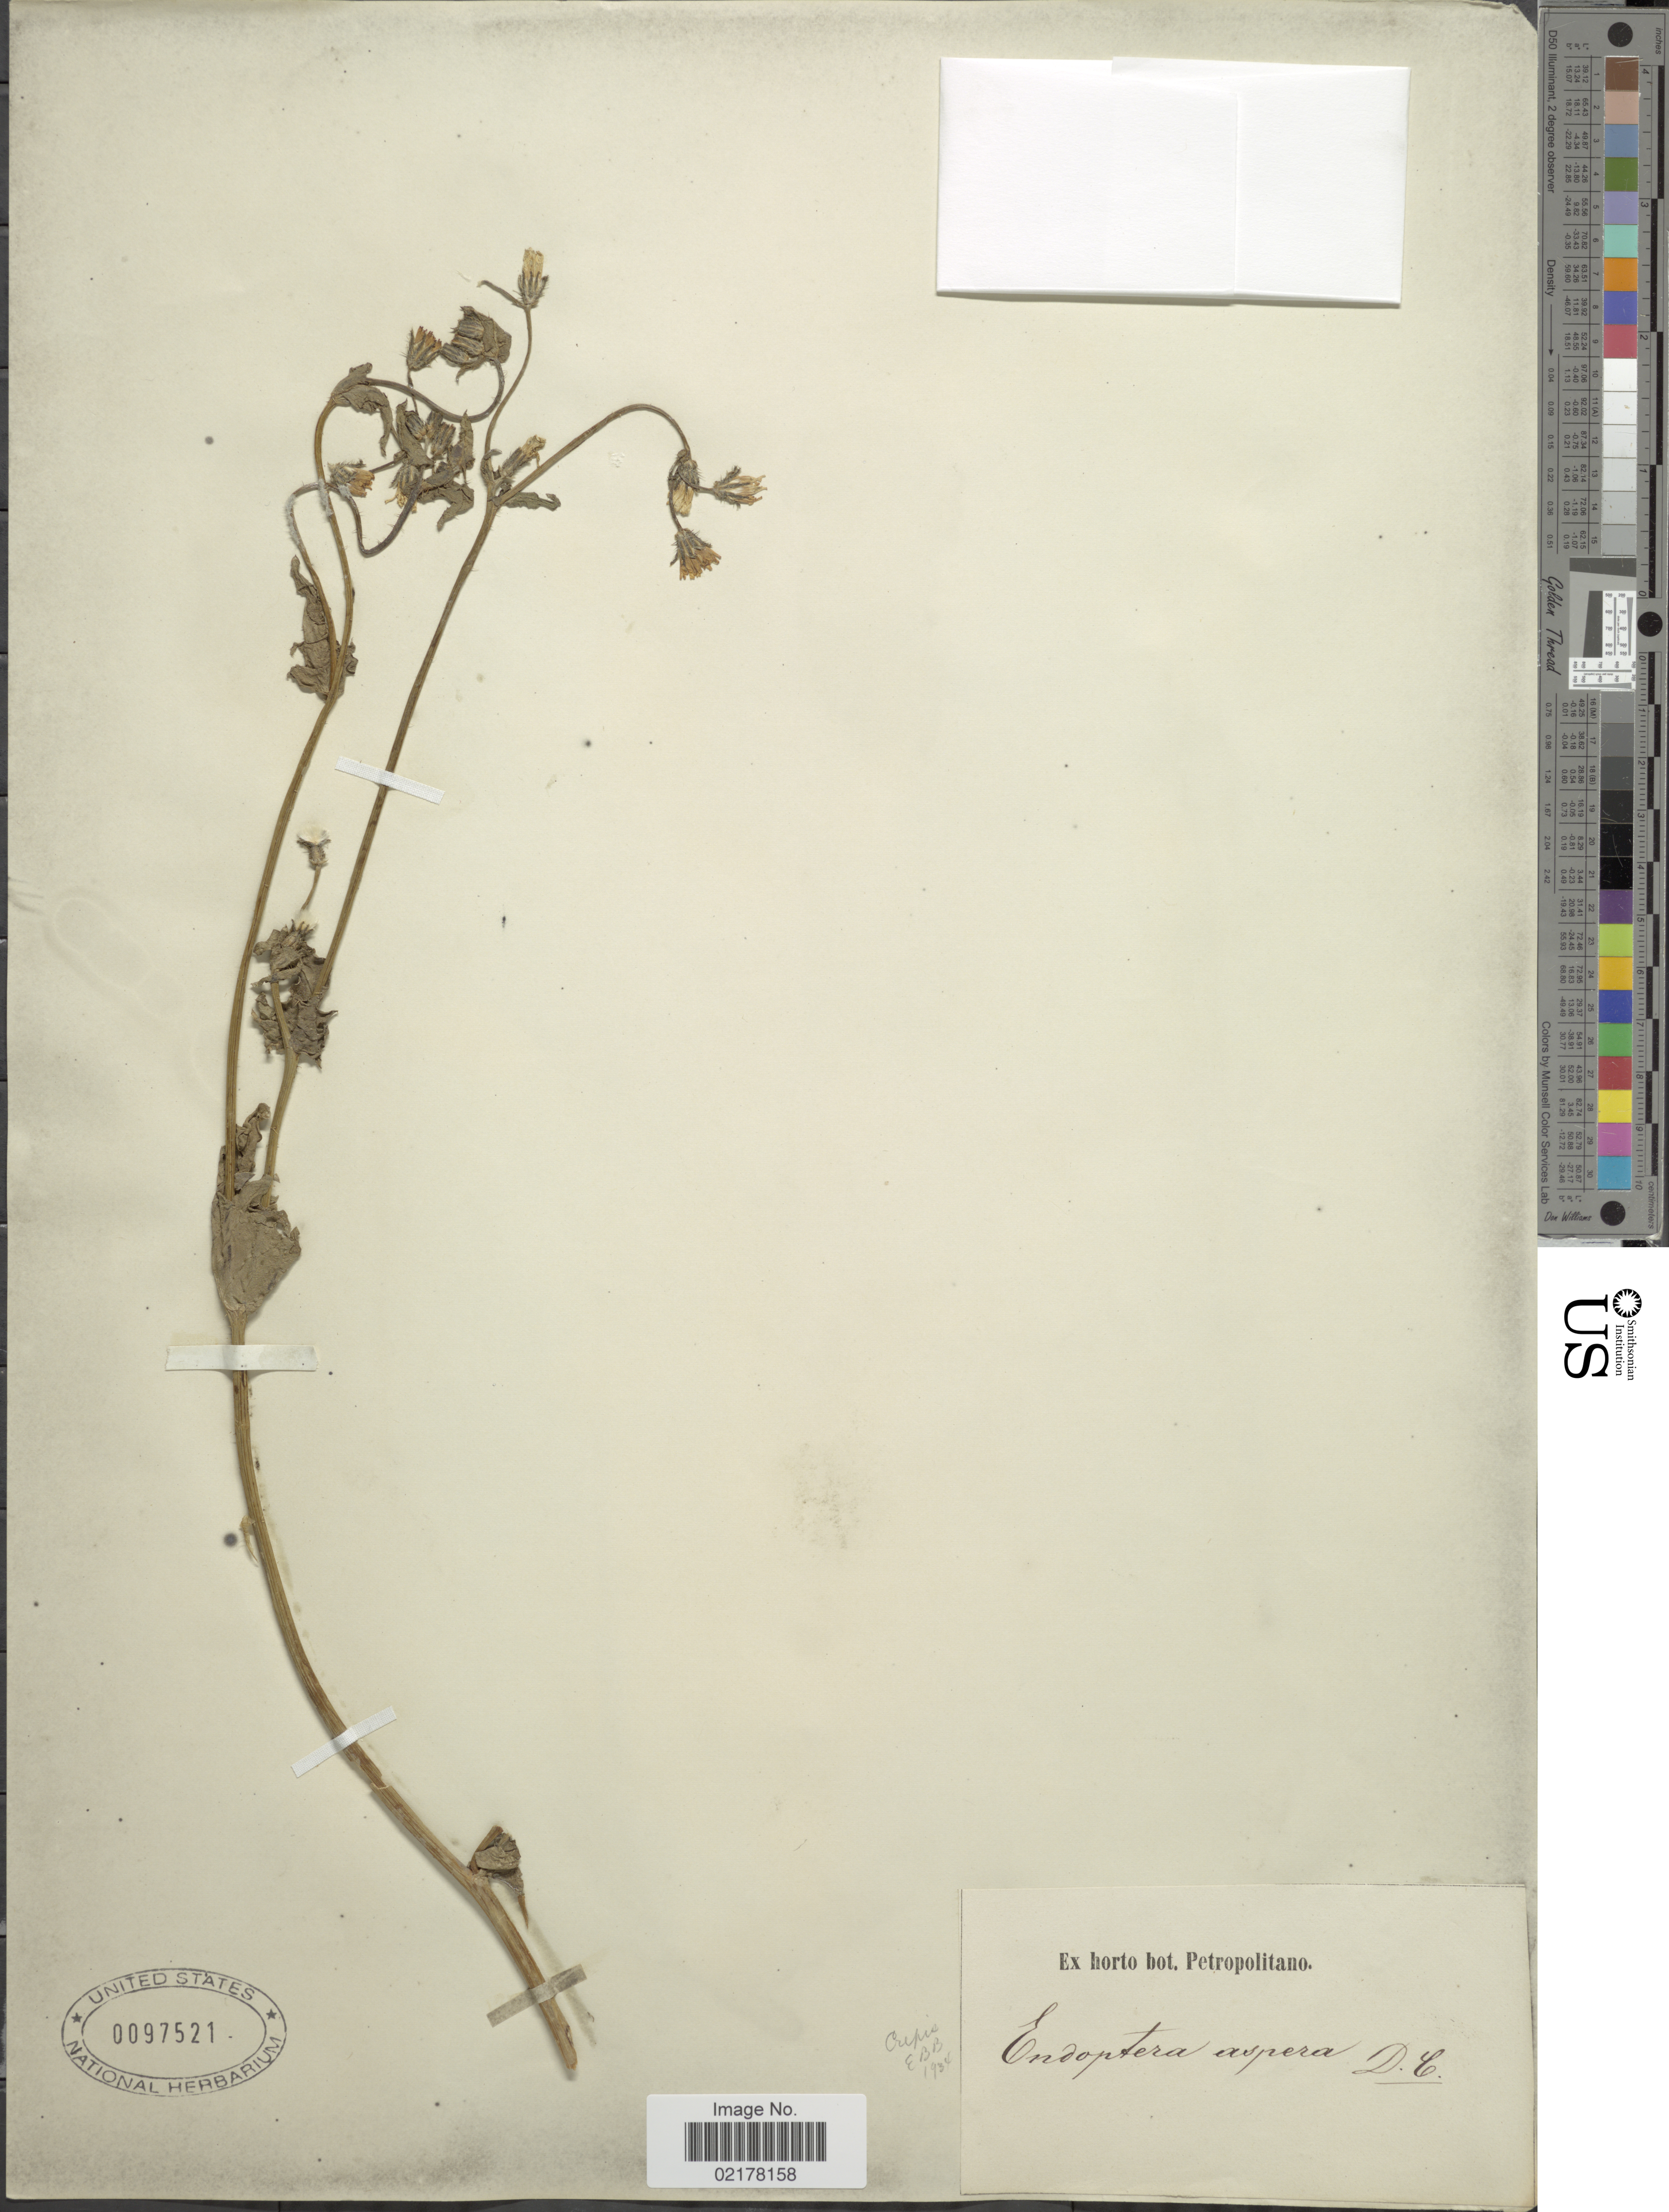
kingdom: Plantae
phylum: Tracheophyta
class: Magnoliopsida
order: Asterales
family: Asteraceae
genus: Crepis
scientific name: Crepis aspera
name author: L.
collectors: ex Horto Bot. Petropolitano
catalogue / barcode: US 97521